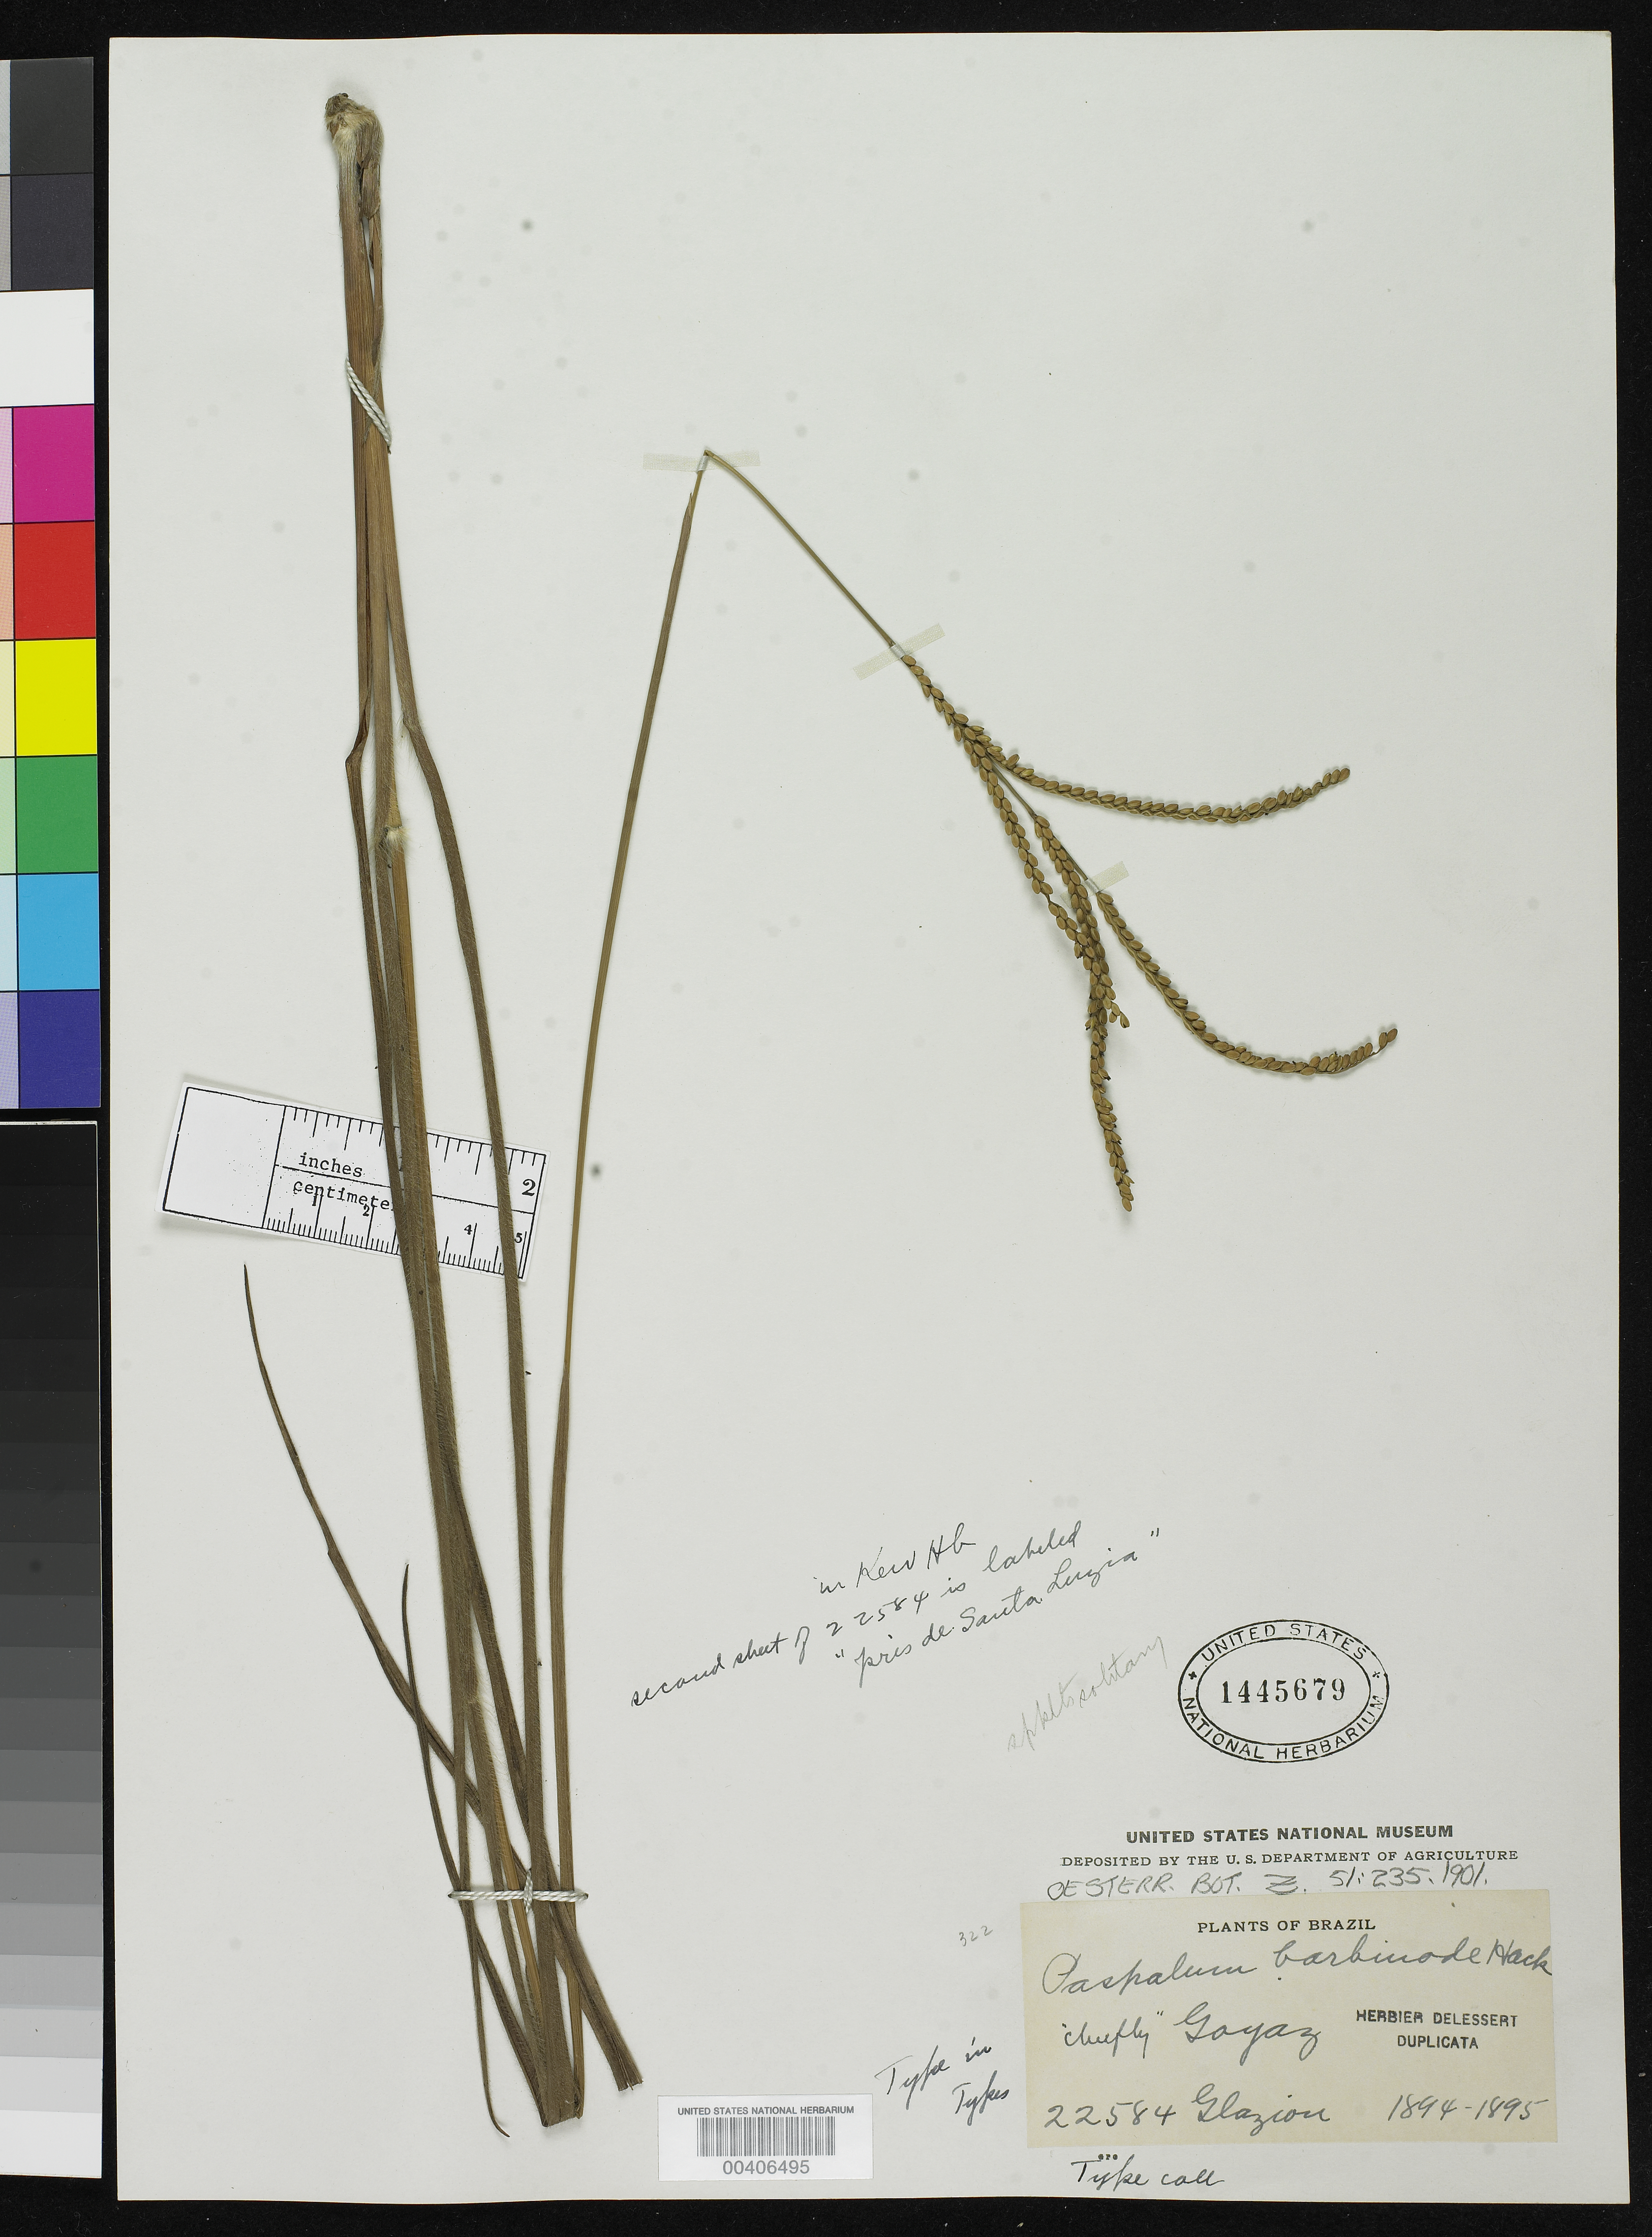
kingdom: Plantae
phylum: Tracheophyta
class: Liliopsida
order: Poales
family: Poaceae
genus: Paspalum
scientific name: Paspalum barbinode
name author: Hack.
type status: Isotype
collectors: A. F. M. Glaziou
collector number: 22584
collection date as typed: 1894 to -- --- 1896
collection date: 1894/1896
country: Brazil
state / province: Goiás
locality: Inter Porto Imperial et Lunie, ad flum Tocantins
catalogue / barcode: US 1445679